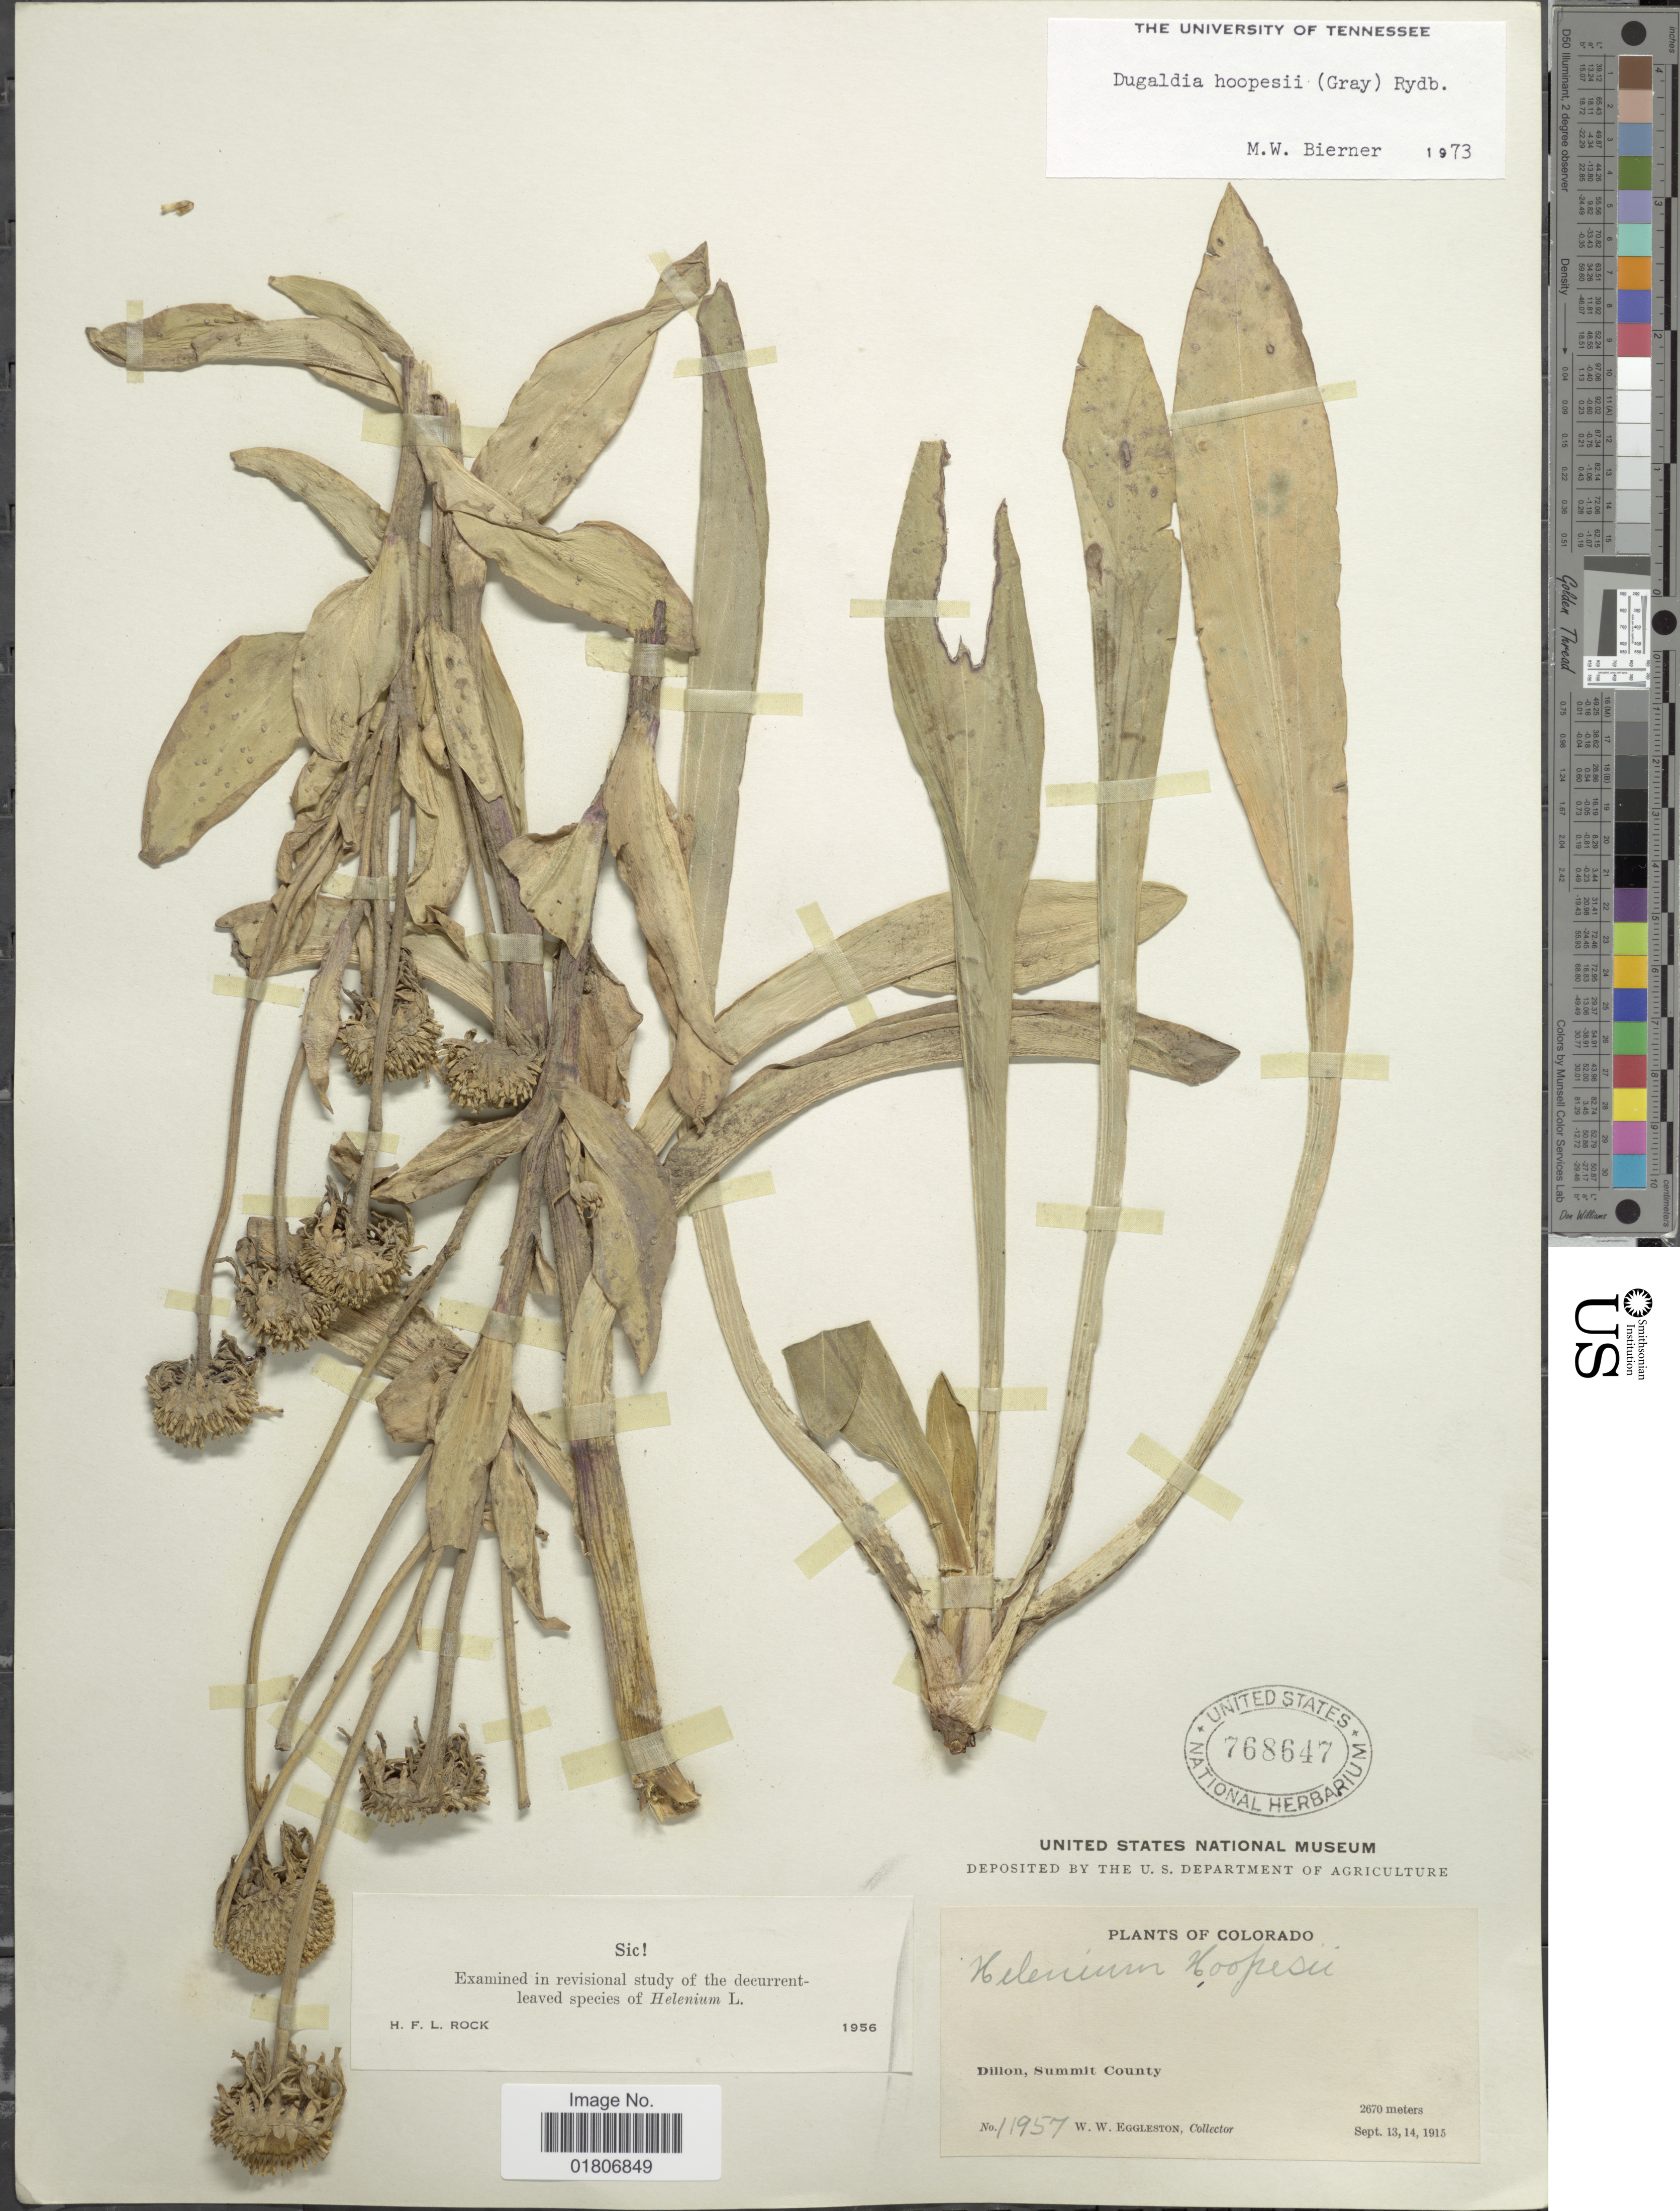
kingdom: Plantae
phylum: Tracheophyta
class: Magnoliopsida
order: Asterales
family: Asteraceae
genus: Dugaldia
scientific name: Dugaldia hoopesii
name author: (A. Gray) Rydb.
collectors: W. W. Eggleston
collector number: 11957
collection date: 1915-09-13/1915-09-14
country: United States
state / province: Colorado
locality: Dillon, Summit County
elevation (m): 2670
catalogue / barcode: US 768647